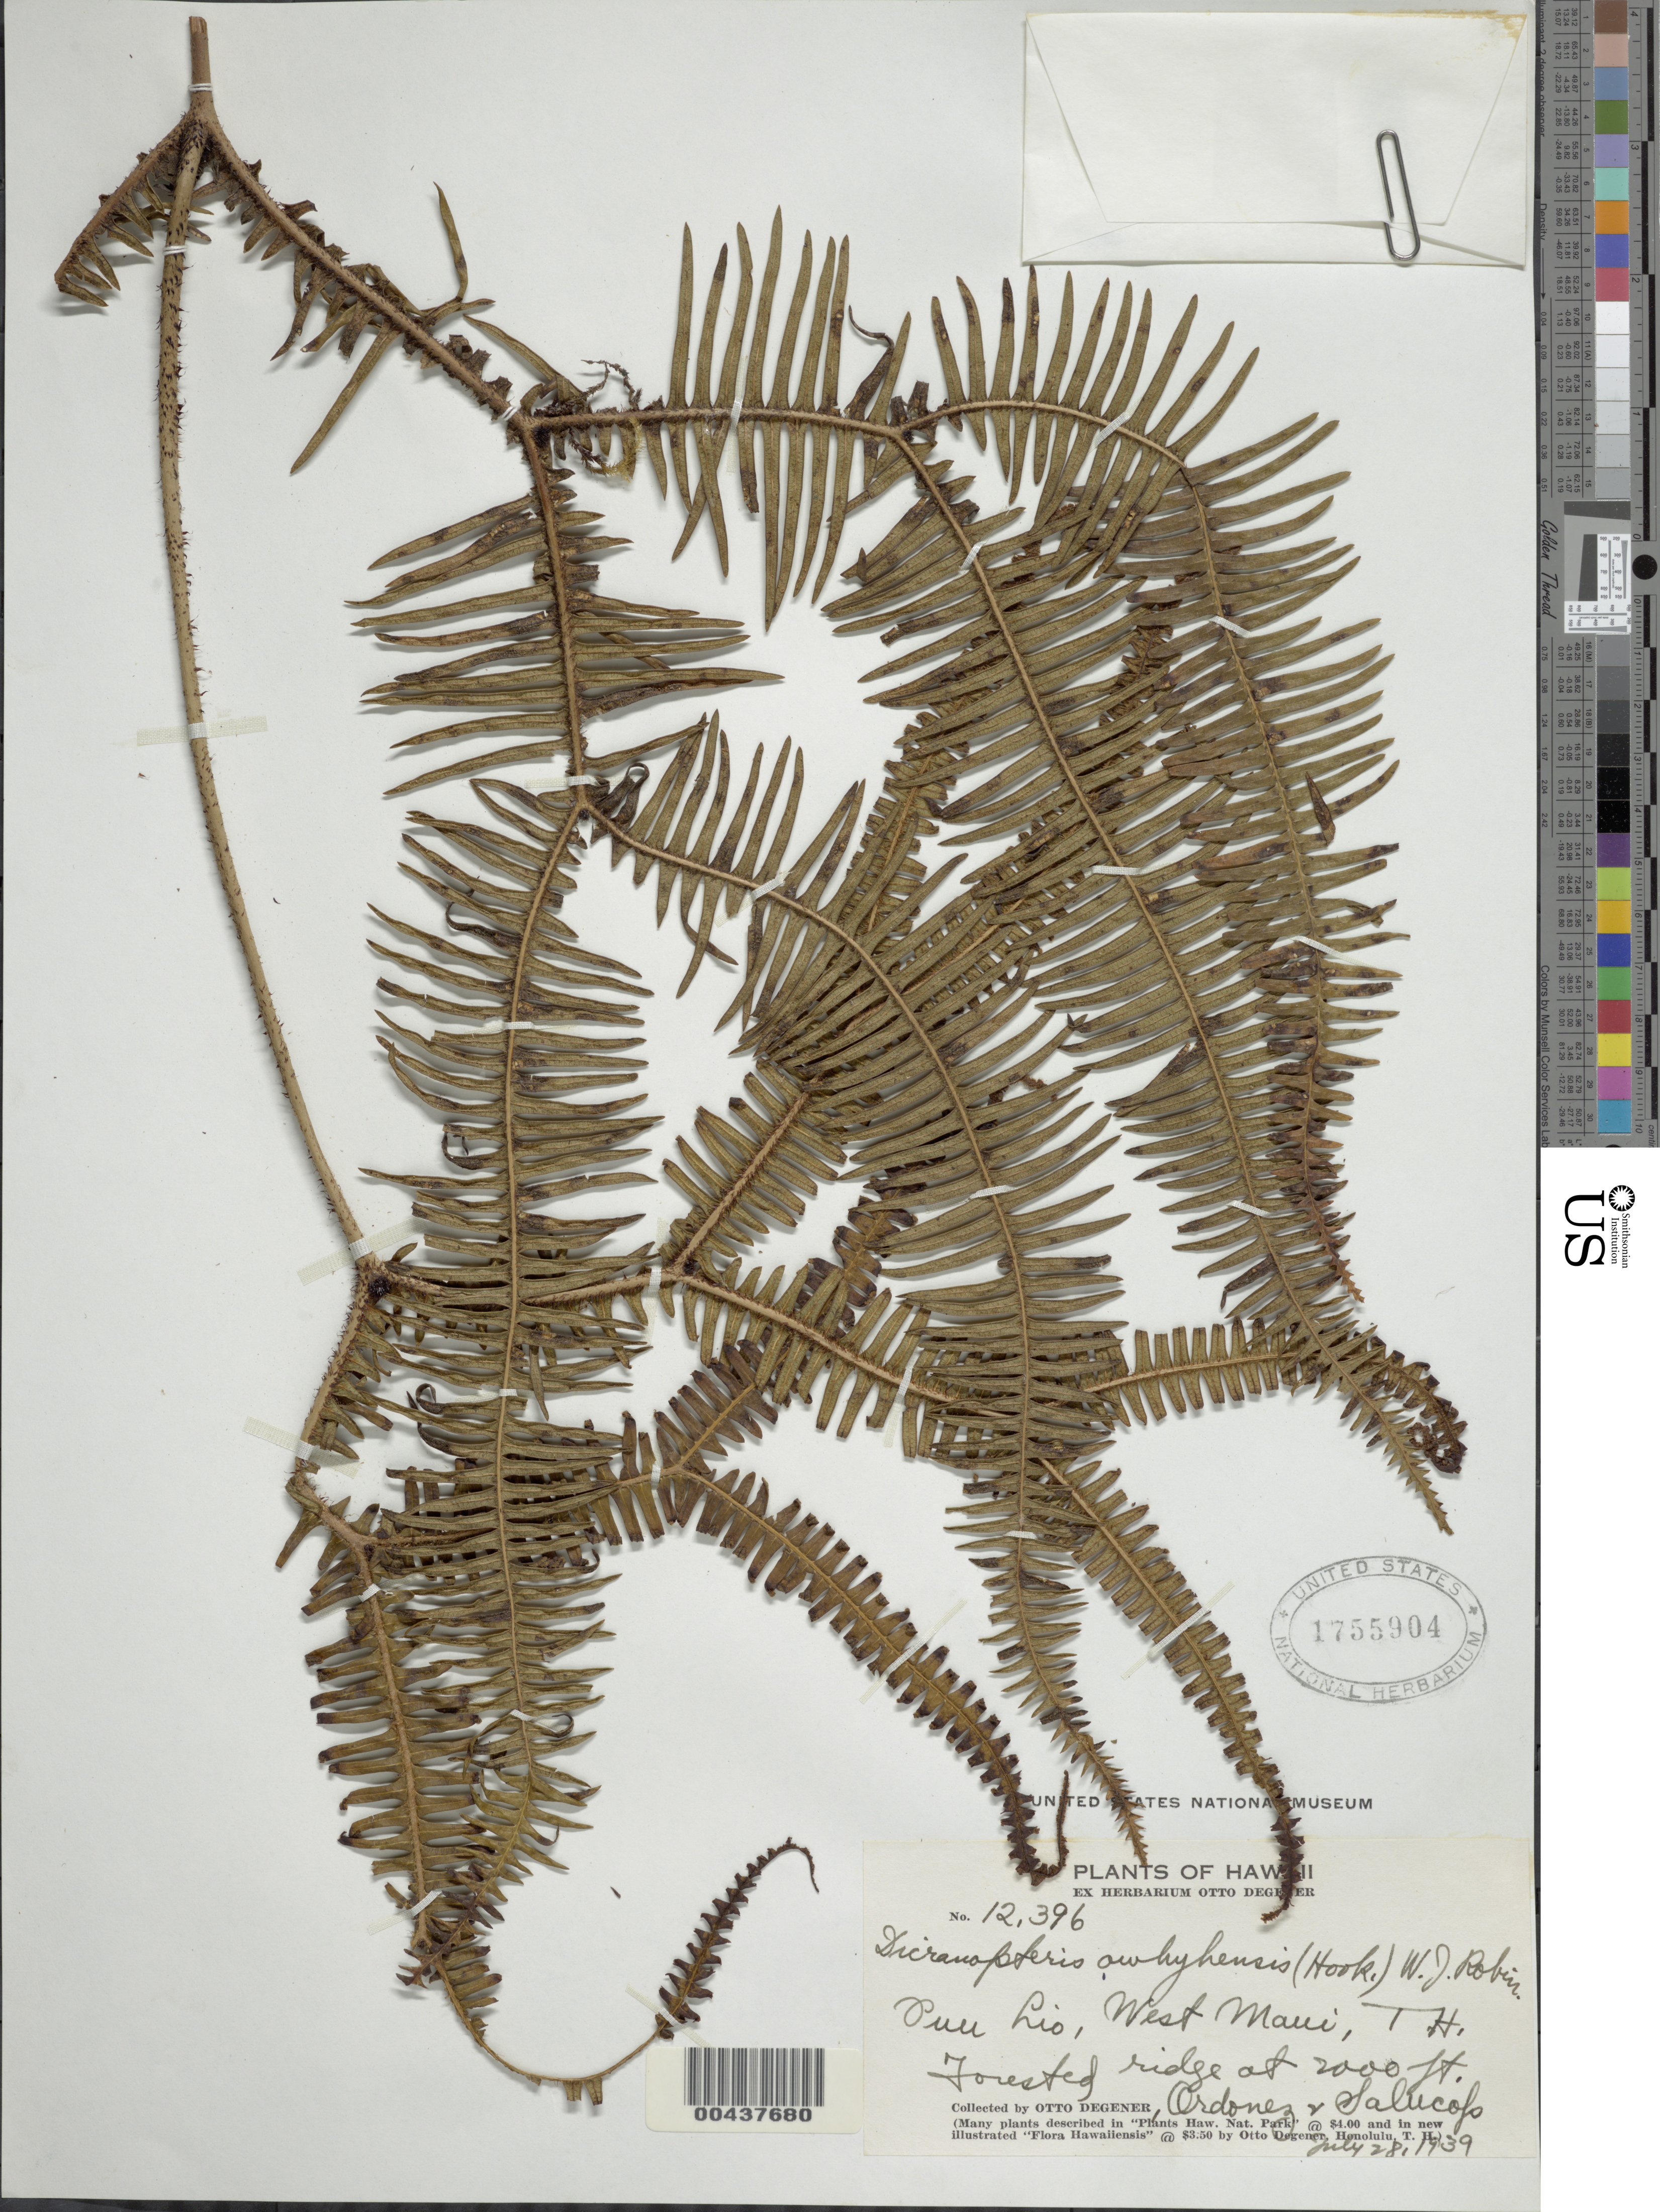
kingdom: Plantae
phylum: Tracheophyta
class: Polypodiopsida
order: Gleicheniales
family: Gleicheniaceae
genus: Sticherus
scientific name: Sticherus owhyhensis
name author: (Hook.) Ching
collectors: O. Degener, Ordonez & -- Salucop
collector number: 12396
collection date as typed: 28 Jul 1939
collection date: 1939-07-28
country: United States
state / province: Hawaii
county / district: Maui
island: Maui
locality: Puu Lio, W Maui, T.H.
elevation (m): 610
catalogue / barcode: US 1755904